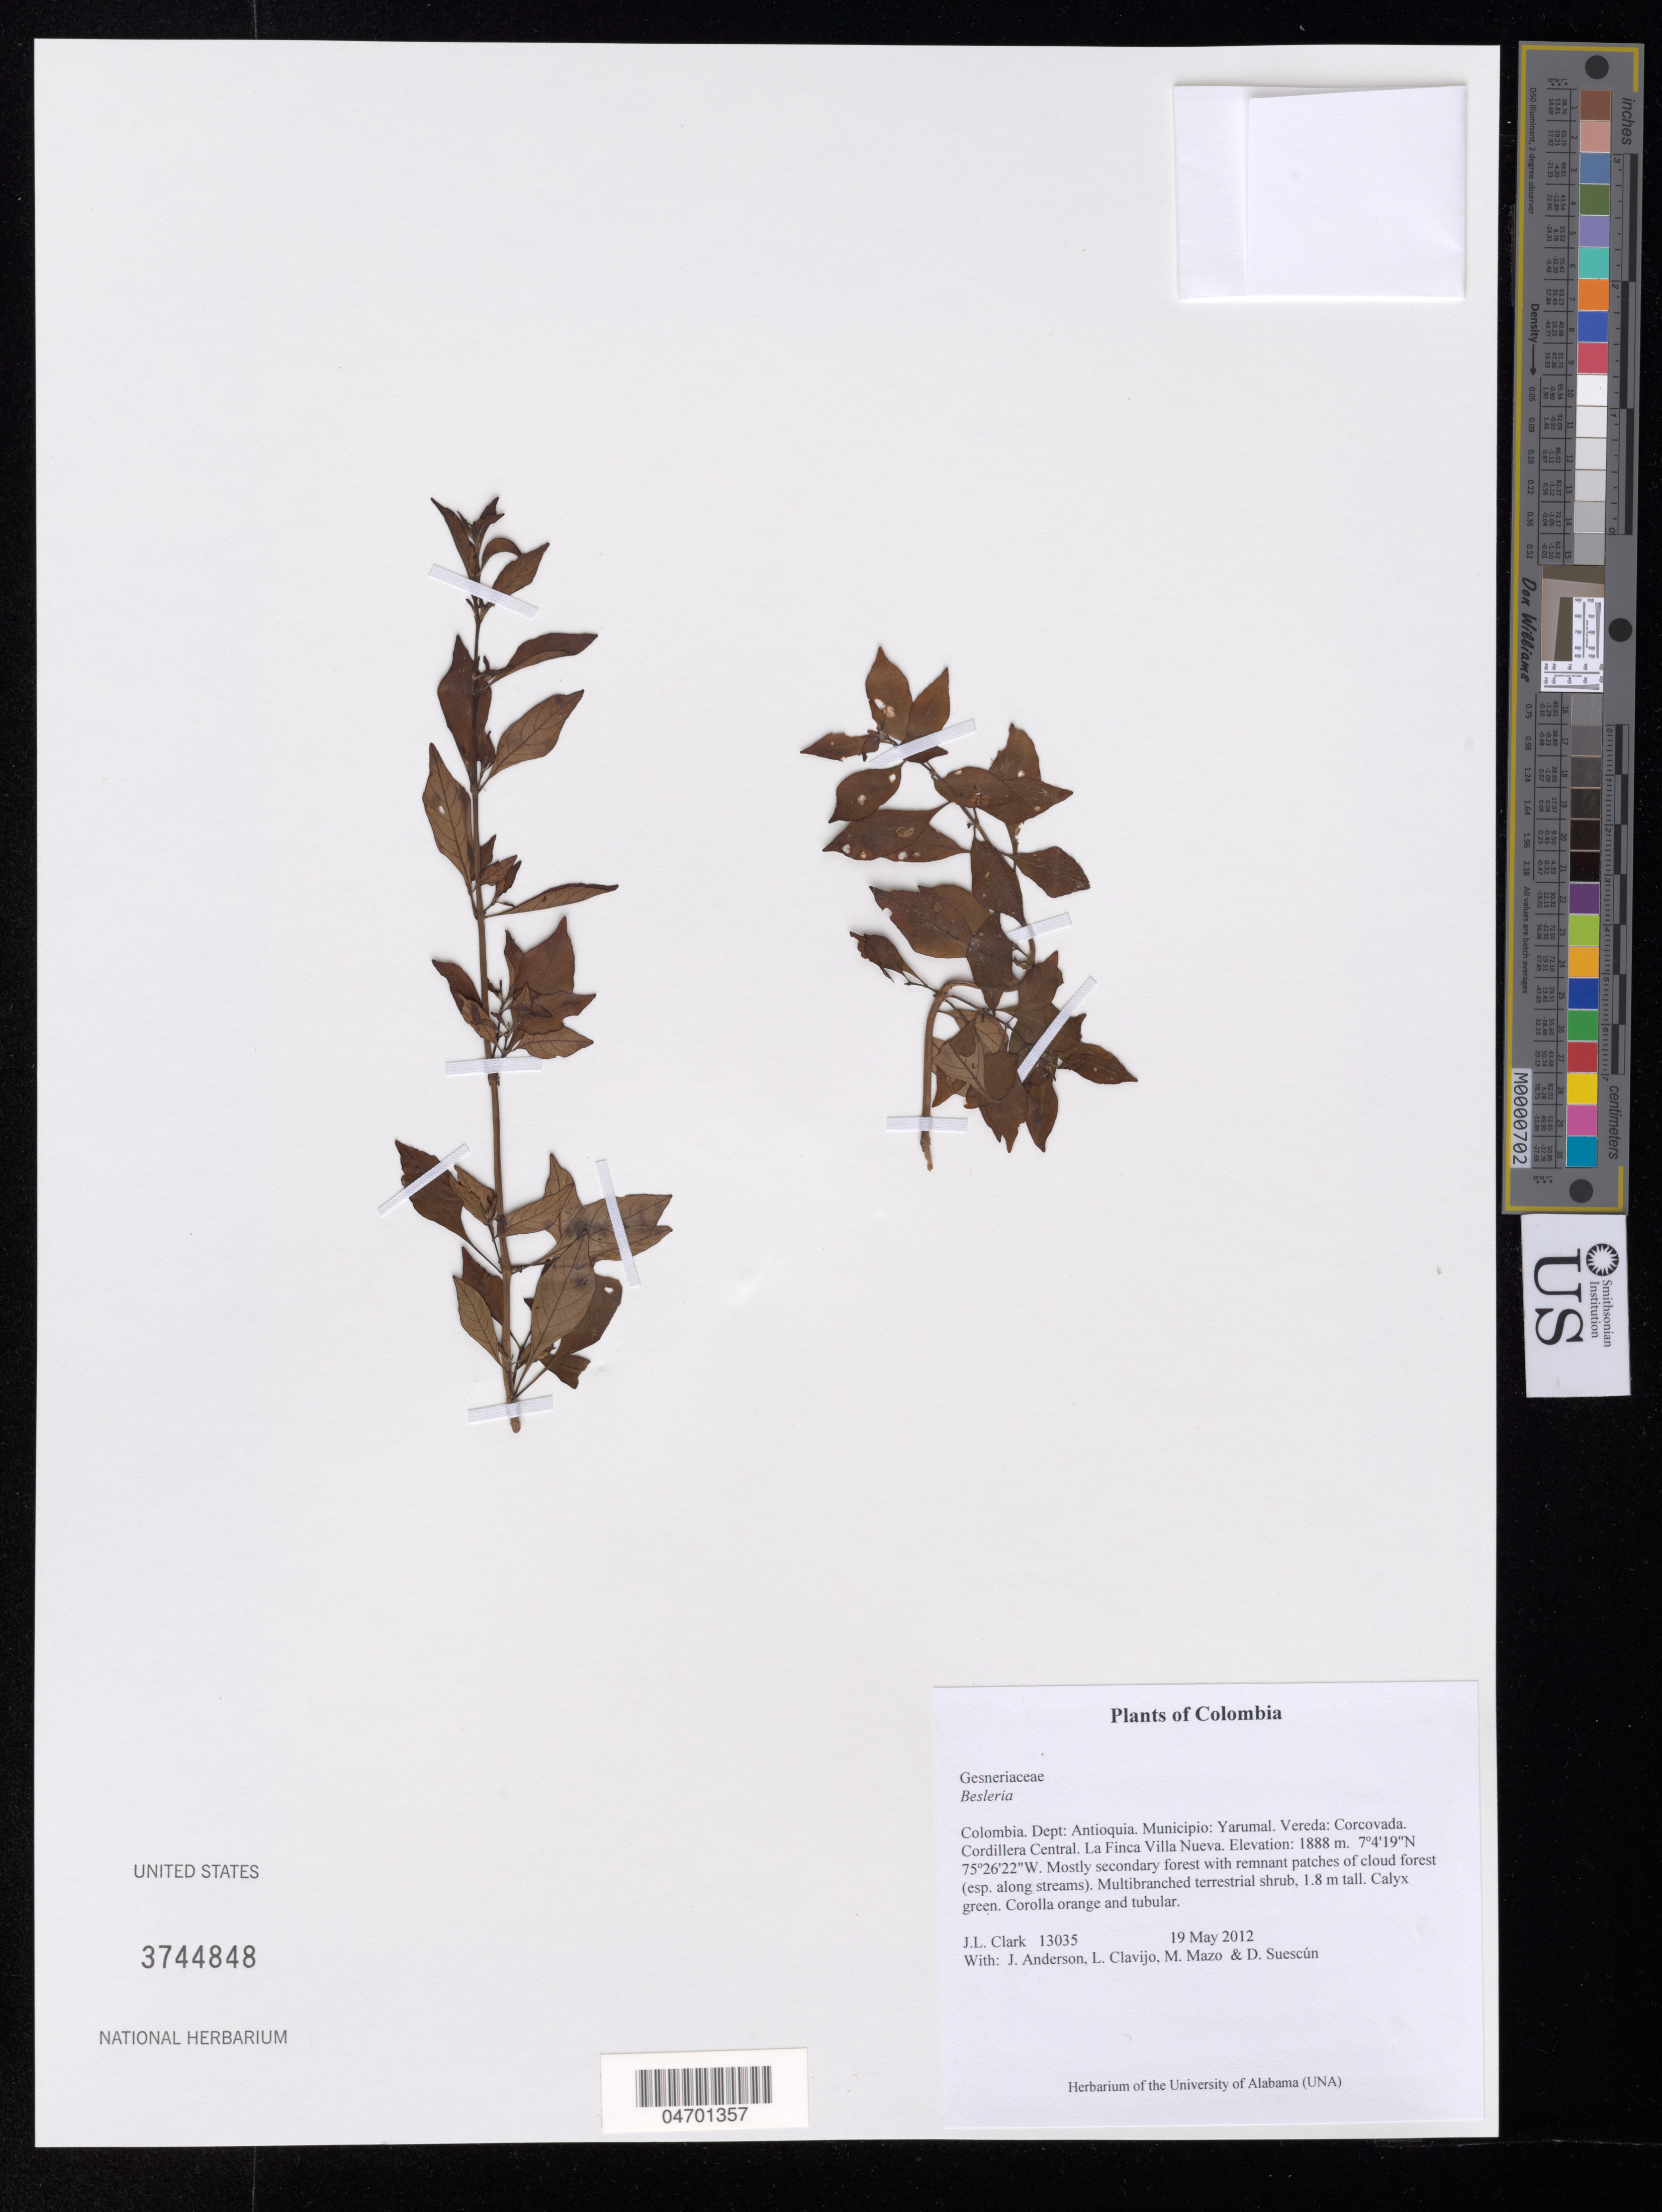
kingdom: Plantae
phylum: Tracheophyta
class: Magnoliopsida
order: Lamiales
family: Gesneriaceae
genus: Besleria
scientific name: Besleria sp.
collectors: J. L. Clark, J. Anderson, L. Clavijo & M. Mazo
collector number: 13035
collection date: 2012-05-19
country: Colombia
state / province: Antioquia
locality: Dept: Antioquia. Municipio: Yarumal. Vereda: Corcovada. Cordillera Central. La Finca Villa Nueva.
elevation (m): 1888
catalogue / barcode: US 3744848